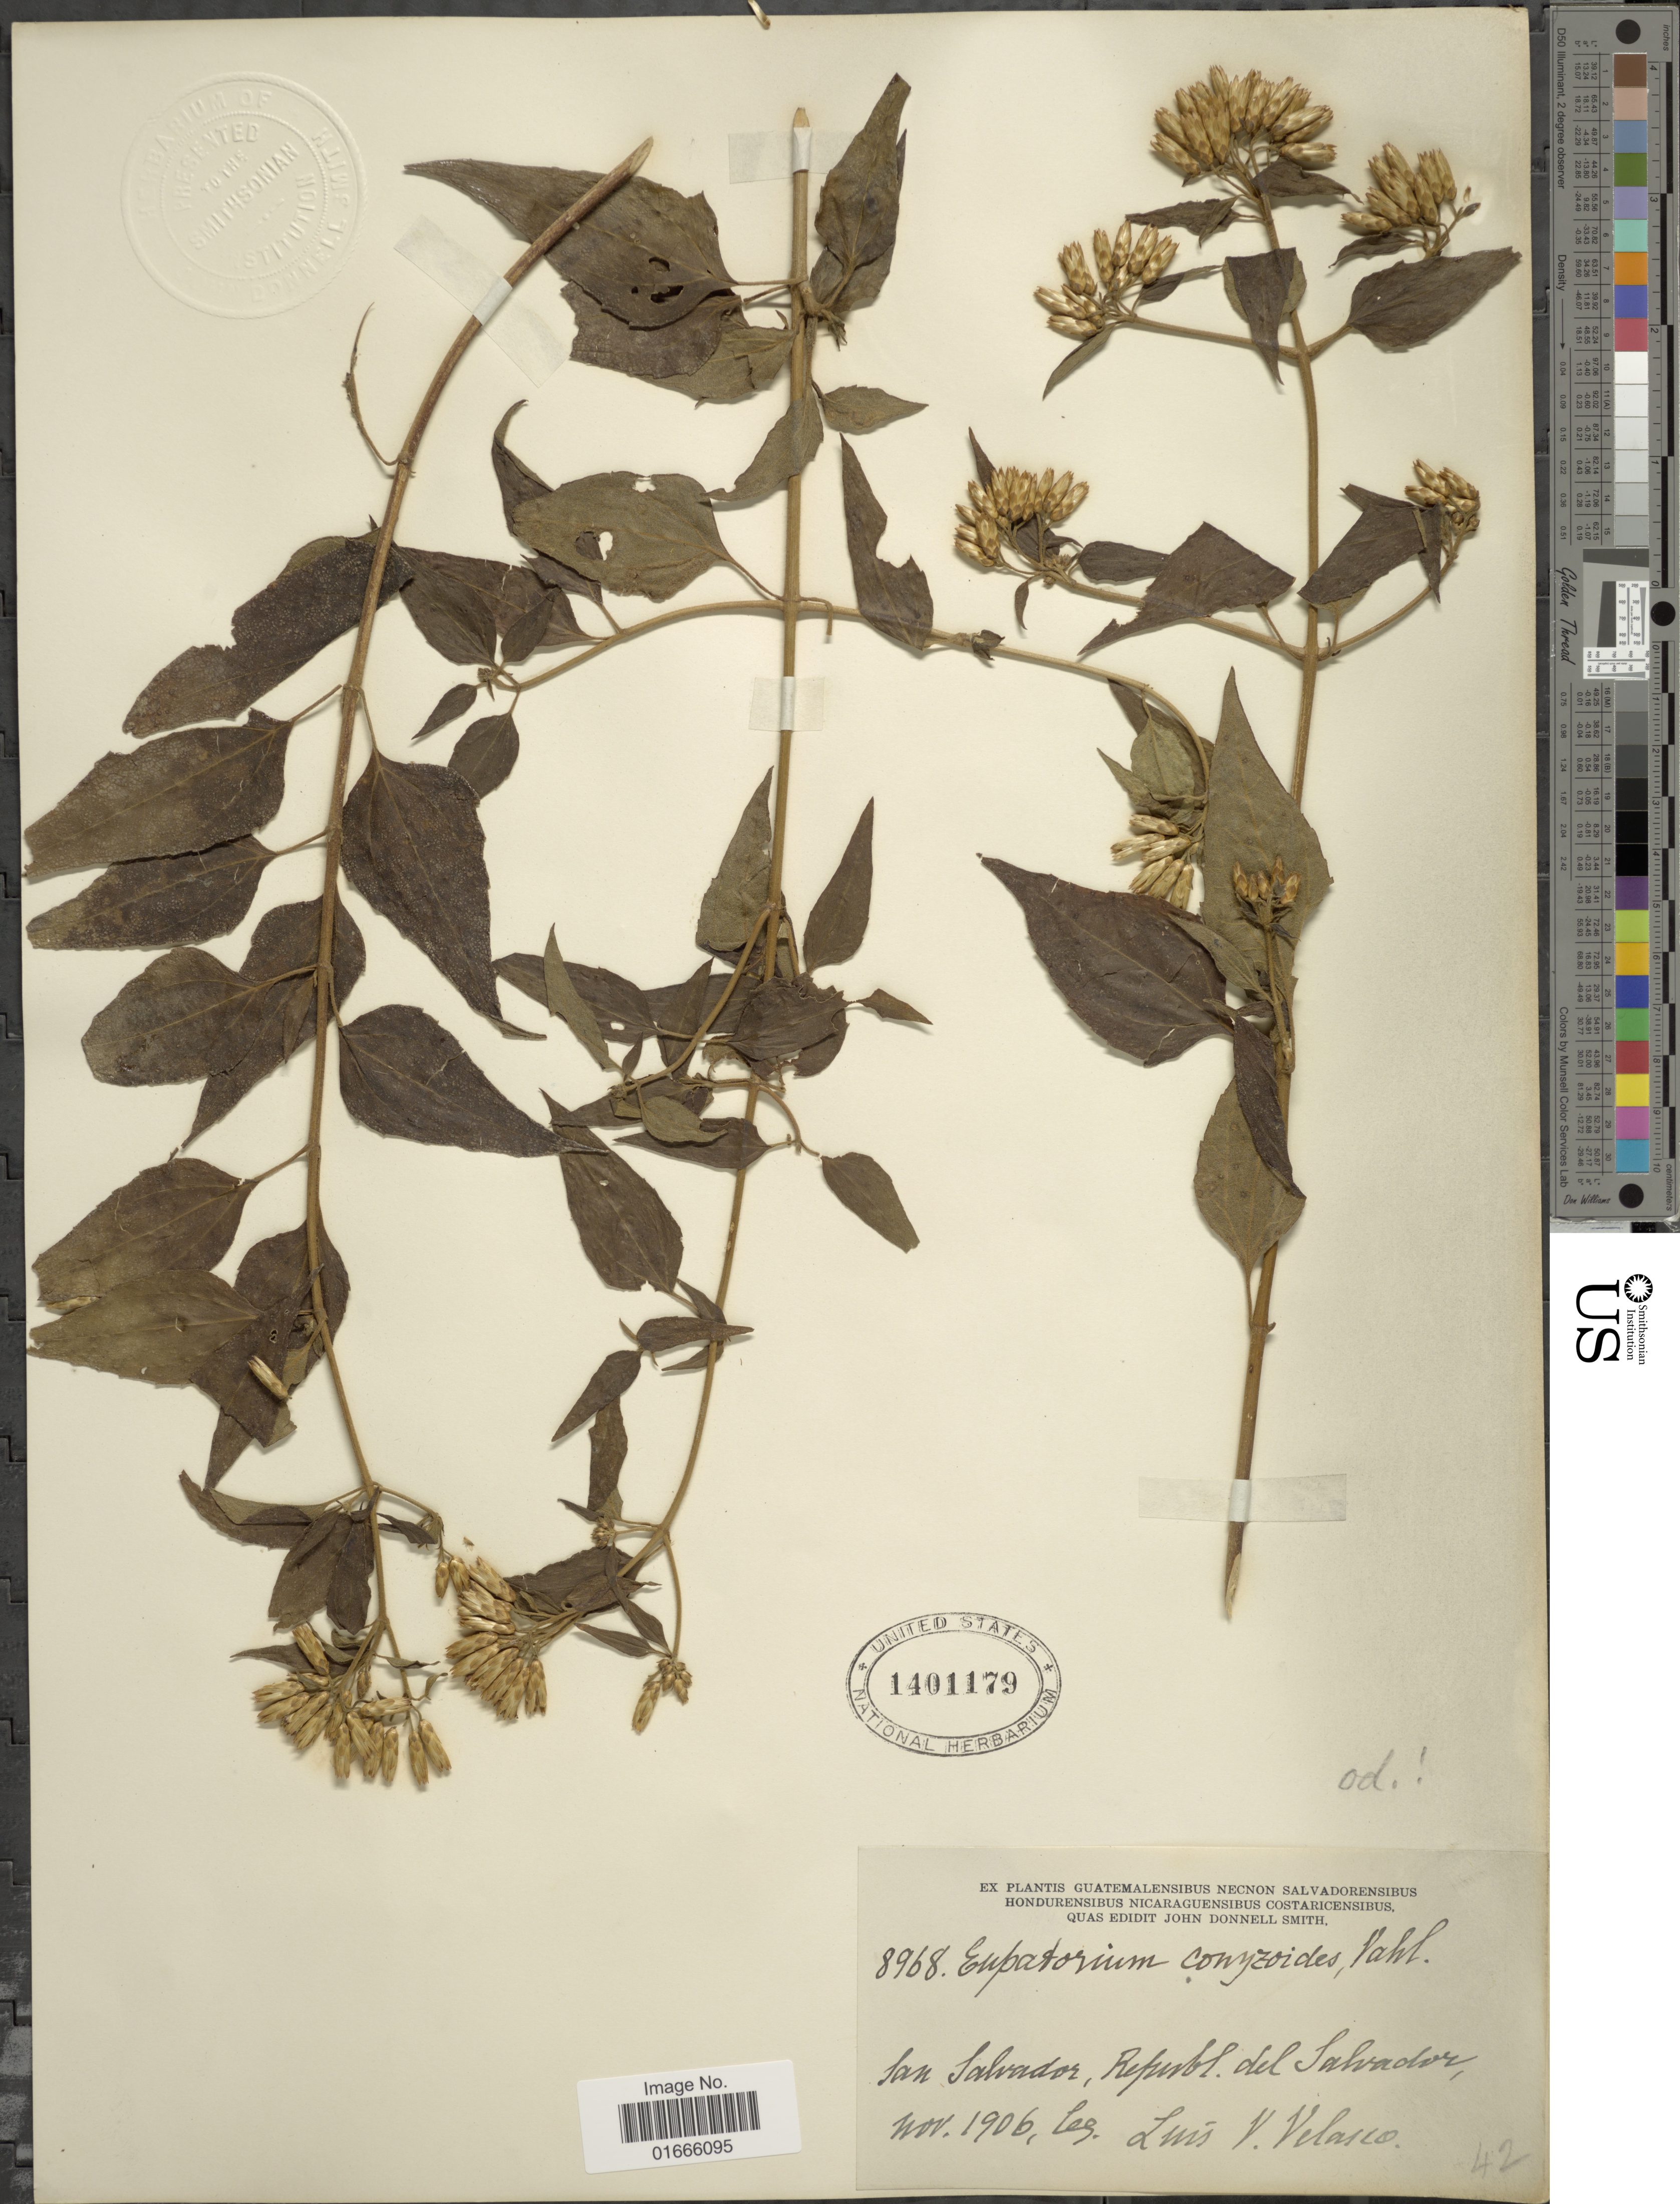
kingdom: Plantae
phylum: Tracheophyta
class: Magnoliopsida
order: Asterales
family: Asteraceae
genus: Chromolaena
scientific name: Chromolaena odorata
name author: (L.) R.M. King & H. Rob.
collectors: L. Velasco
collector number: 8968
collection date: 1906-11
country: El Salvador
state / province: San Salvador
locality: San Salvador, Republ. del Salvador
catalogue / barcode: US 1401179